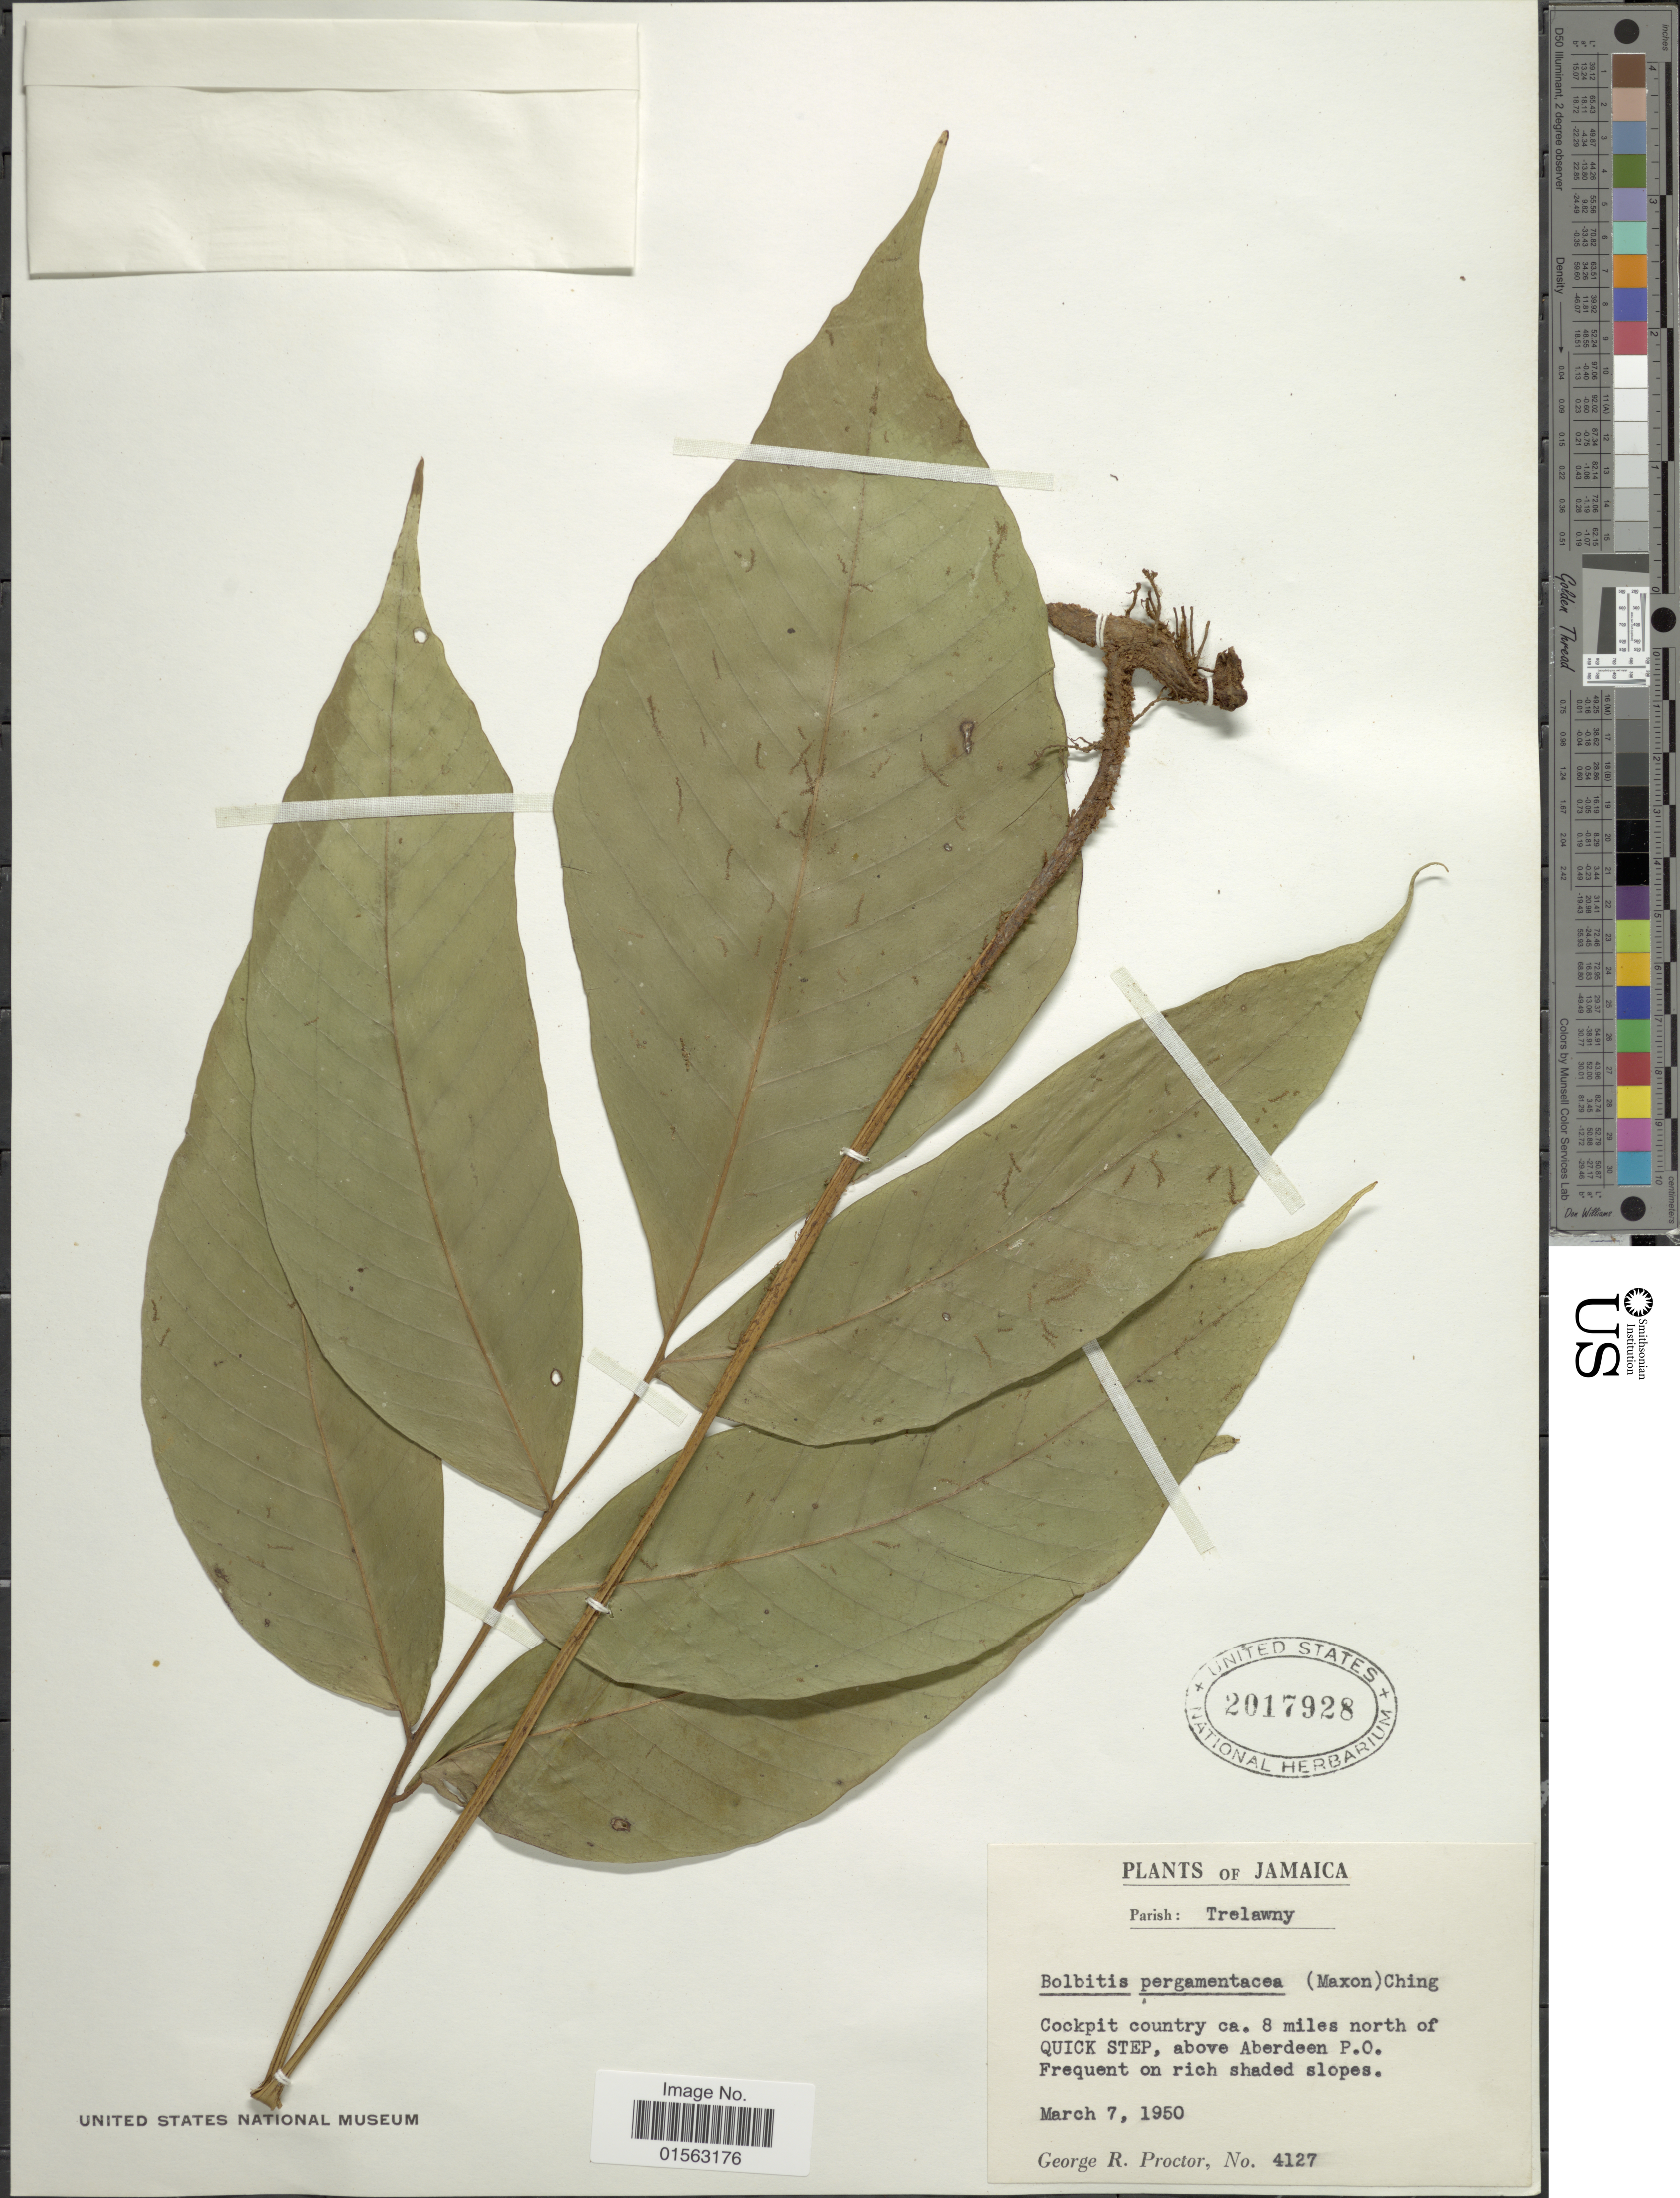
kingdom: Plantae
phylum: Tracheophyta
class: Polypodiopsida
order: Polypodiales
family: Dryopteridaceae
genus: Mickelia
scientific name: Mickelia pergamentacea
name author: (Maxon) R.C. Moran et al.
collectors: G. R. Proctor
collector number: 4127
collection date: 1950-03-07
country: Jamaica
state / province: Trelawny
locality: Jamaica, Parish: Trelawny, Cockpit country ca. 8 miles north of Quick Step, above Aberdeen P. O. Frequint on rich shaded slopes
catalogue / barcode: US 2017928